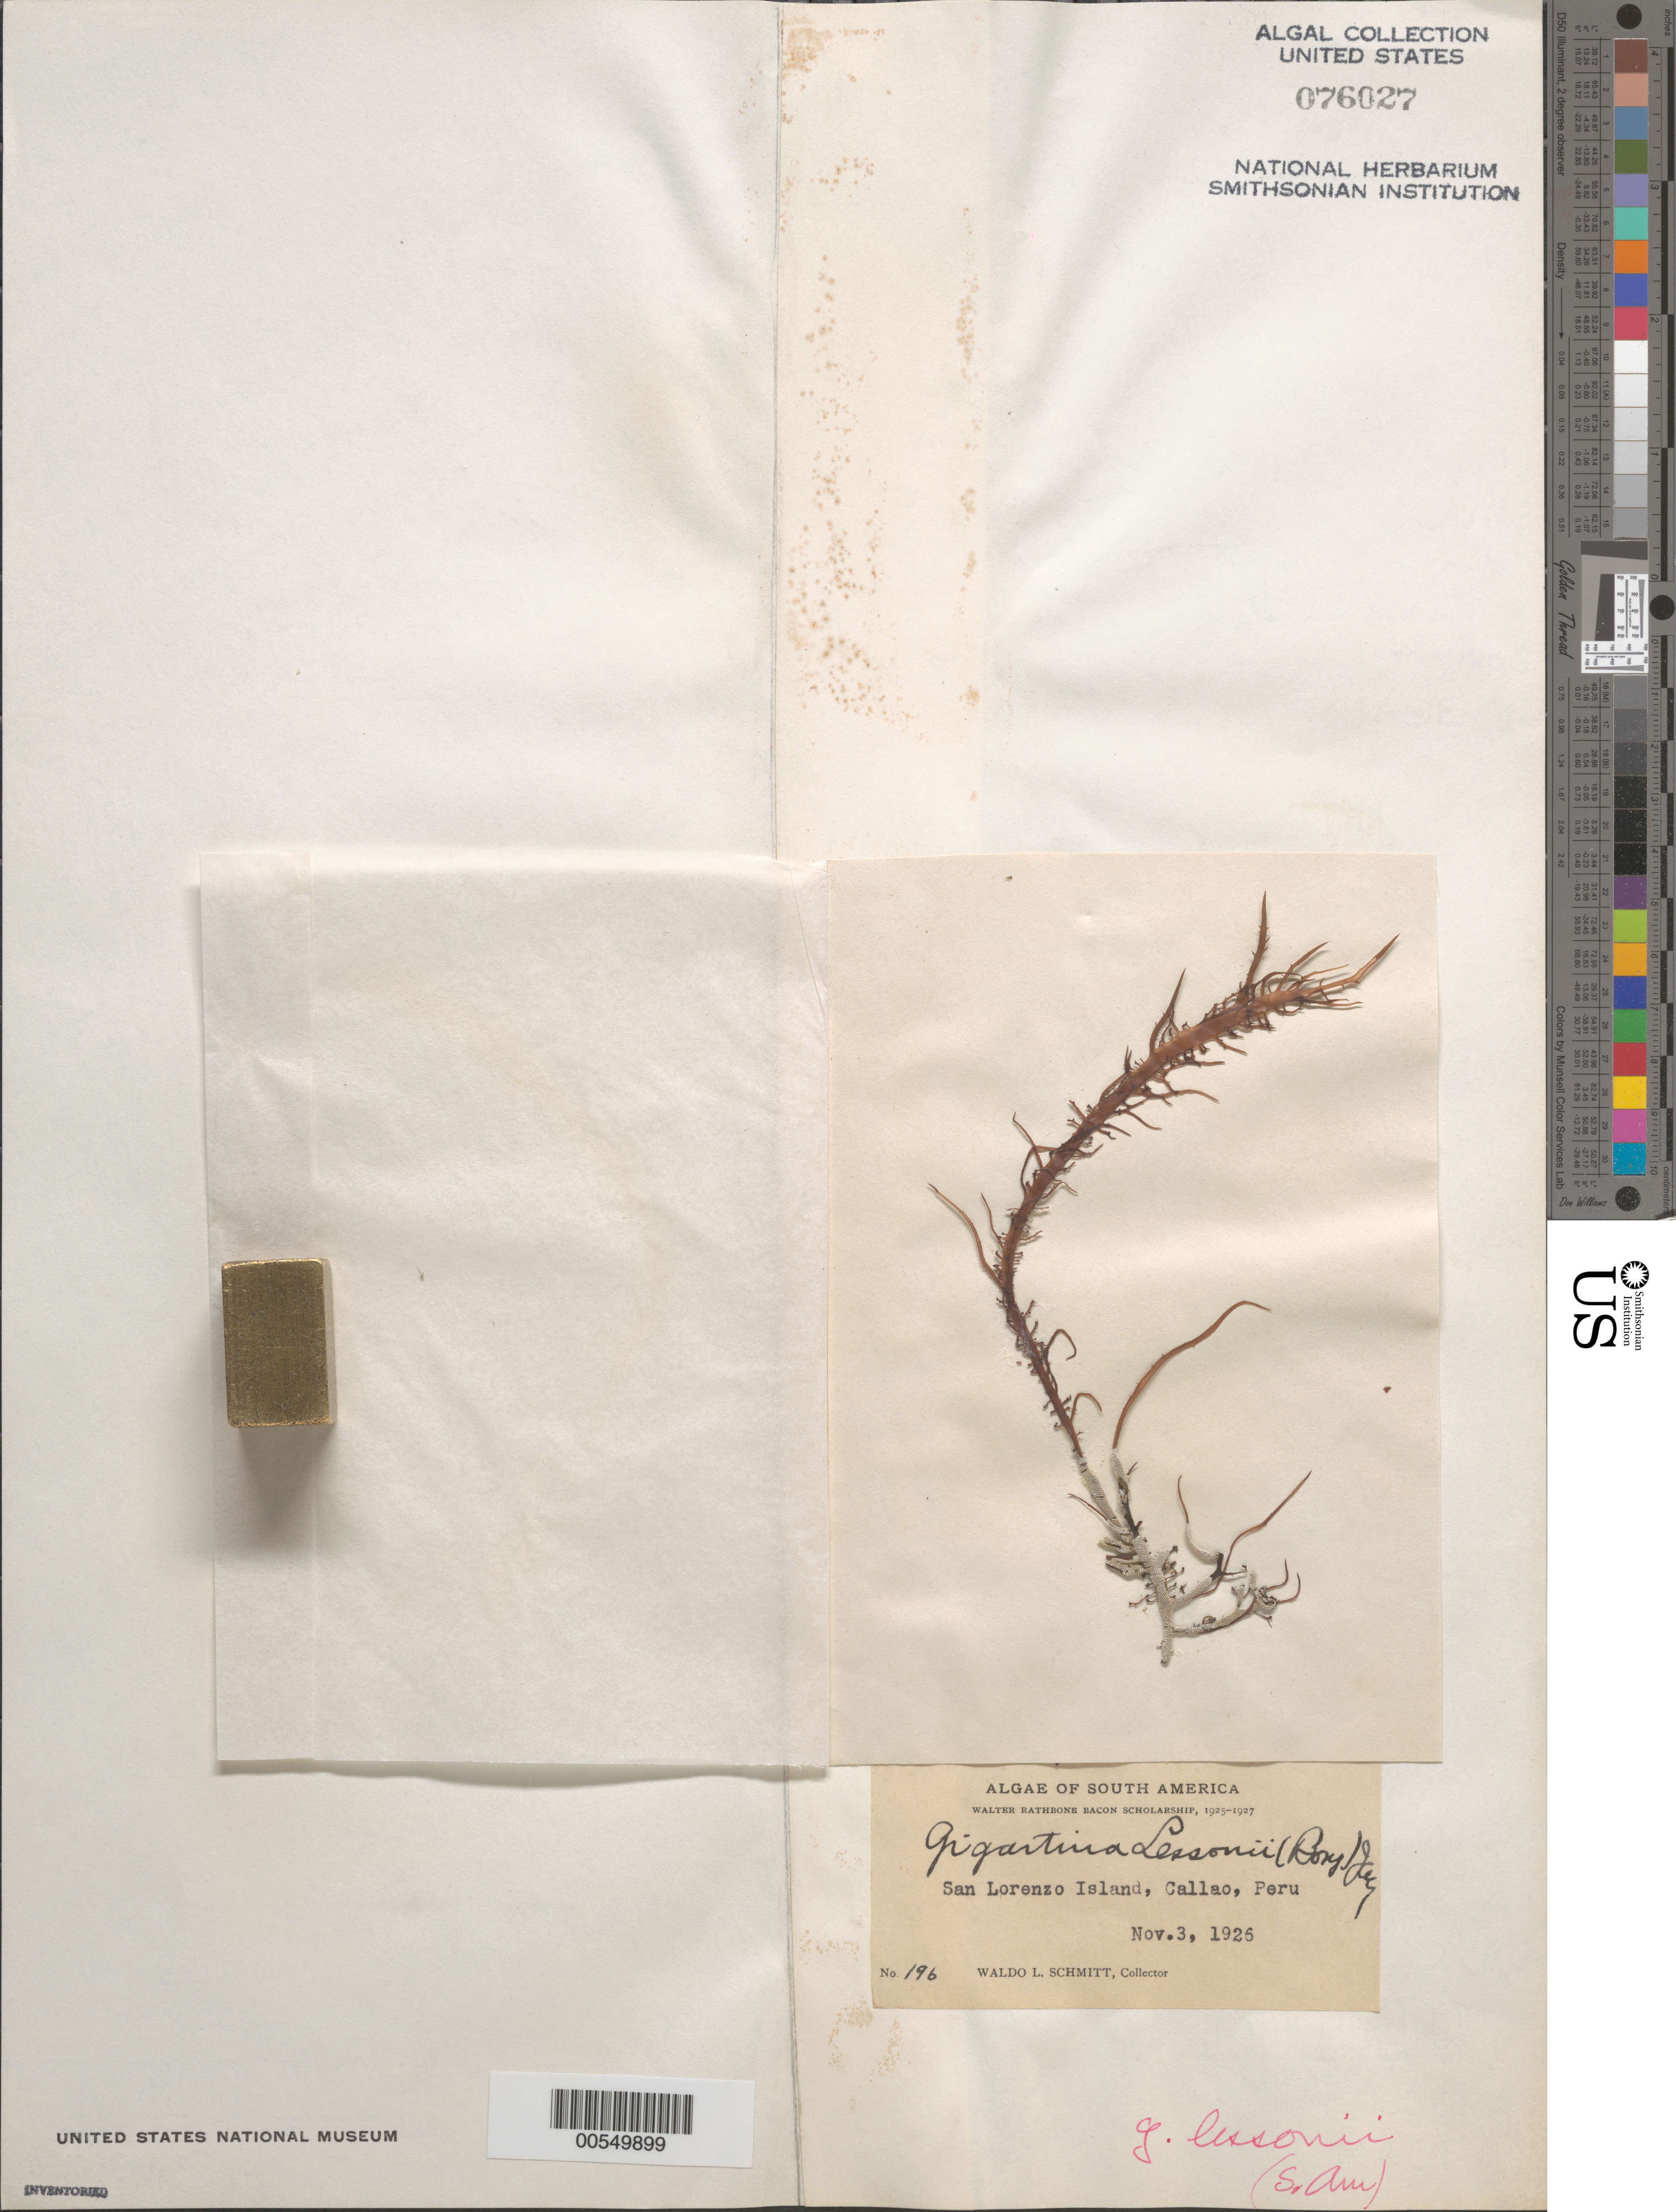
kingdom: Plantae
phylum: Rhodophyta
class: Florideophyceae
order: Gigartinales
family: Gigartinaceae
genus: Chondracanthus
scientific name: Chondracanthus chamissoi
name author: (C. Agardh) Kützing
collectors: W. L. Schmitt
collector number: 196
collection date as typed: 03 Nov 1926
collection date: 1926-11-03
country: Peru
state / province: Callao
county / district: Callao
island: Isla San Lorenzo (San Lorenzo Island)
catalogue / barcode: US 76027